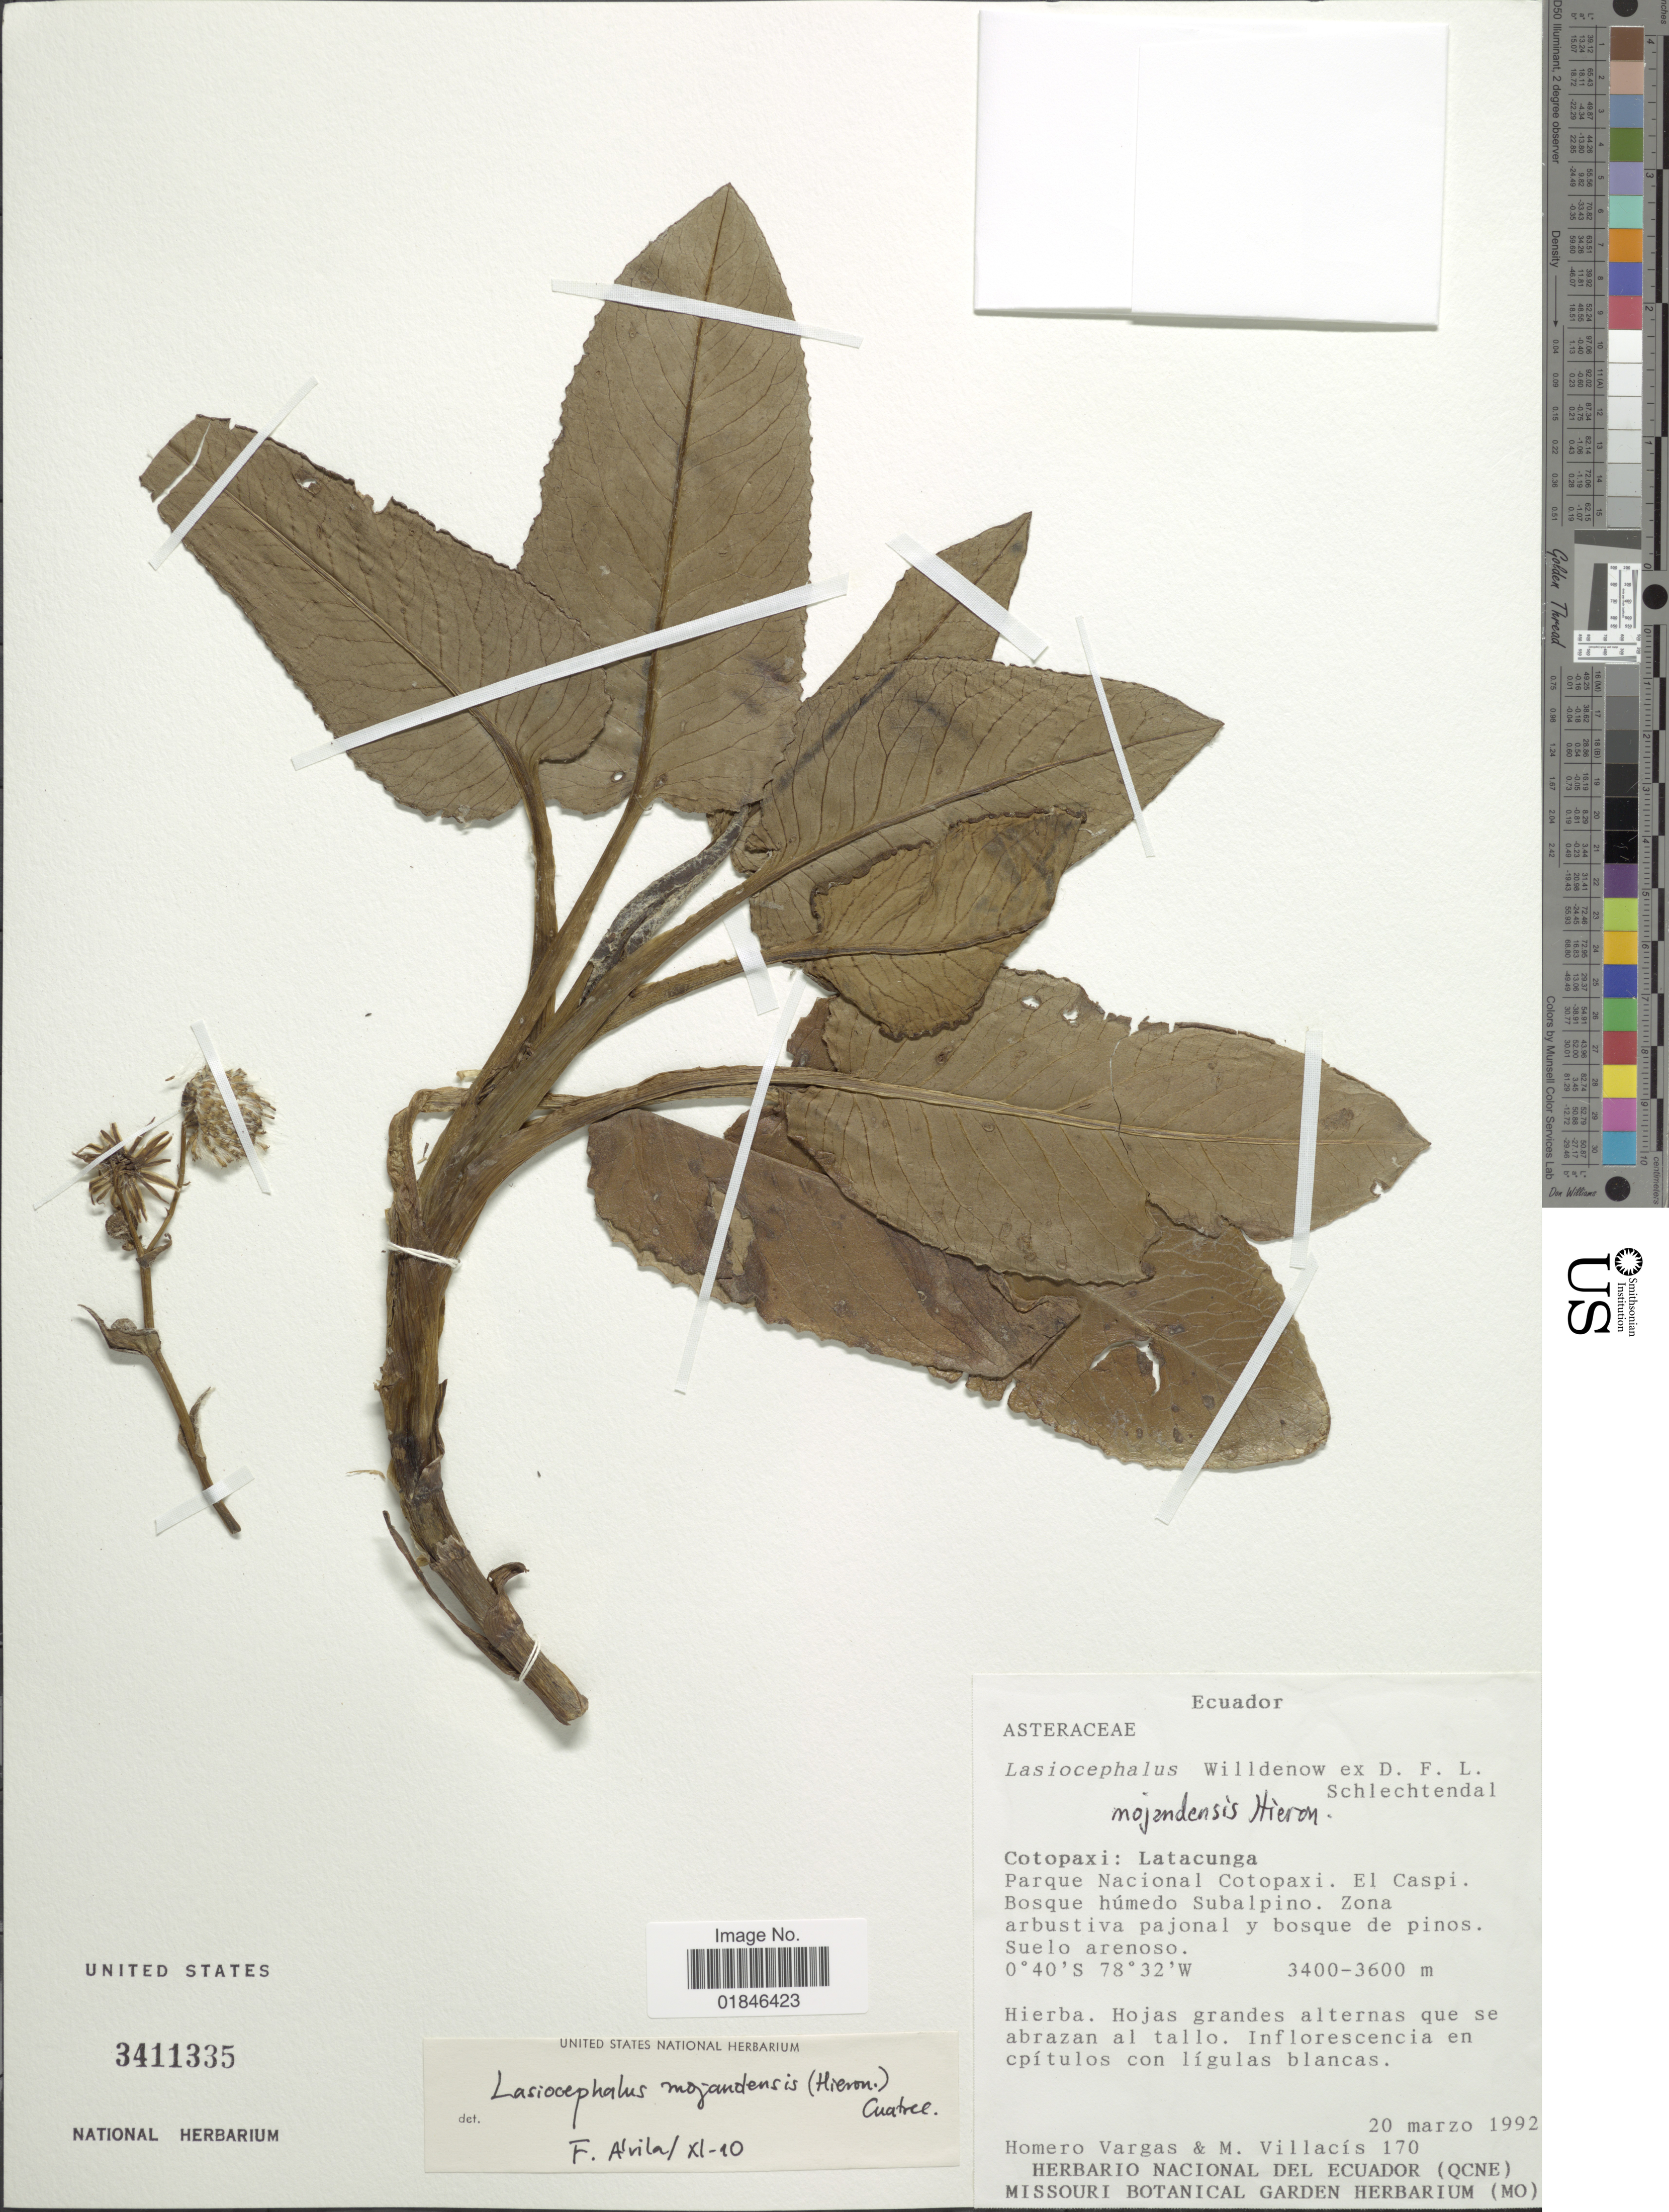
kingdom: Plantae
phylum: Tracheophyta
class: Magnoliopsida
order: Asterales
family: Asteraceae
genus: Senecio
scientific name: Senecio mojandensis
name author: Hieron.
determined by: Salomon, Luciana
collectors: H. Vargas & M. Villacis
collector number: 170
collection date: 1992-03-20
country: Ecuador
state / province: Cotopaxi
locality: Cotopaxi: Latacunga, Parque Nacional Cotopaxi, El Caspi. Bosque humedo Subalpino.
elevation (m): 3400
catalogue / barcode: US 3411335